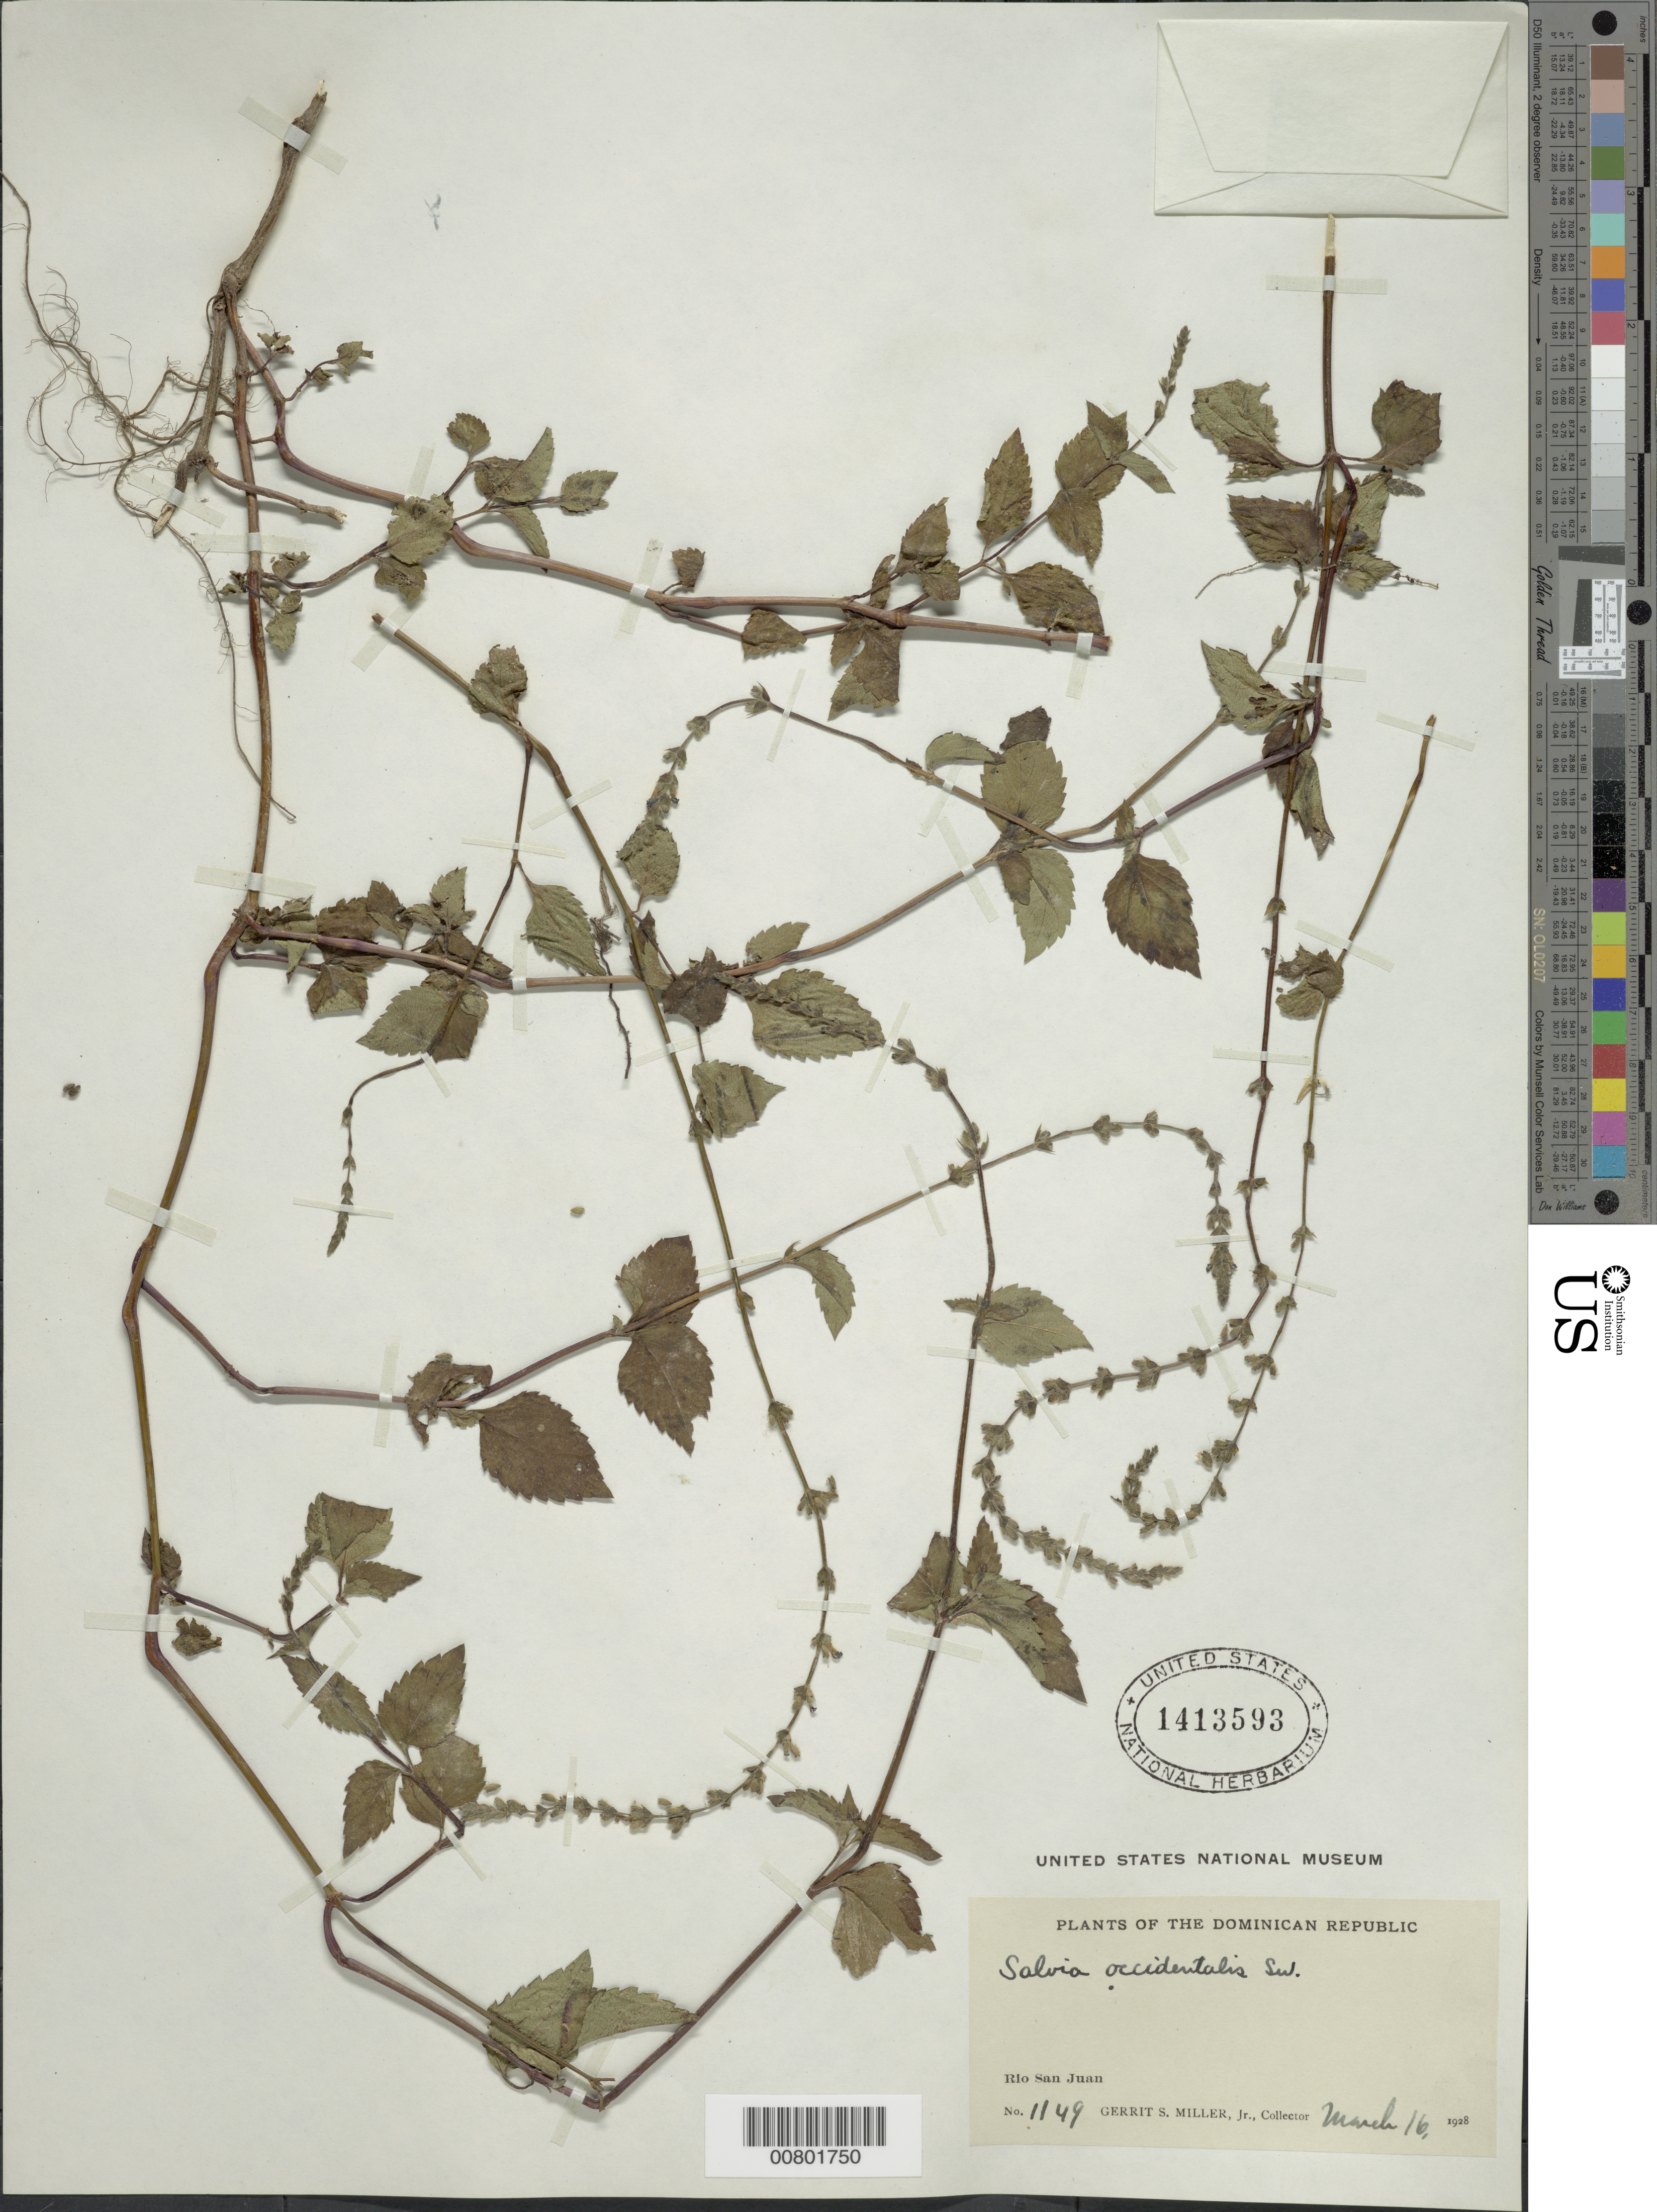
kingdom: Plantae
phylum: Tracheophyta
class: Magnoliopsida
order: Lamiales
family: Lamiaceae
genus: Salvia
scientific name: Salvia occidentalis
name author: Sw.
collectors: G. S. Miller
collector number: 1149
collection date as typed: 16 Mar 1928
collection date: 1928-03-16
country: Dominican Republic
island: Hispaniola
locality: Rio San Juan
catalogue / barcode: US 1413593